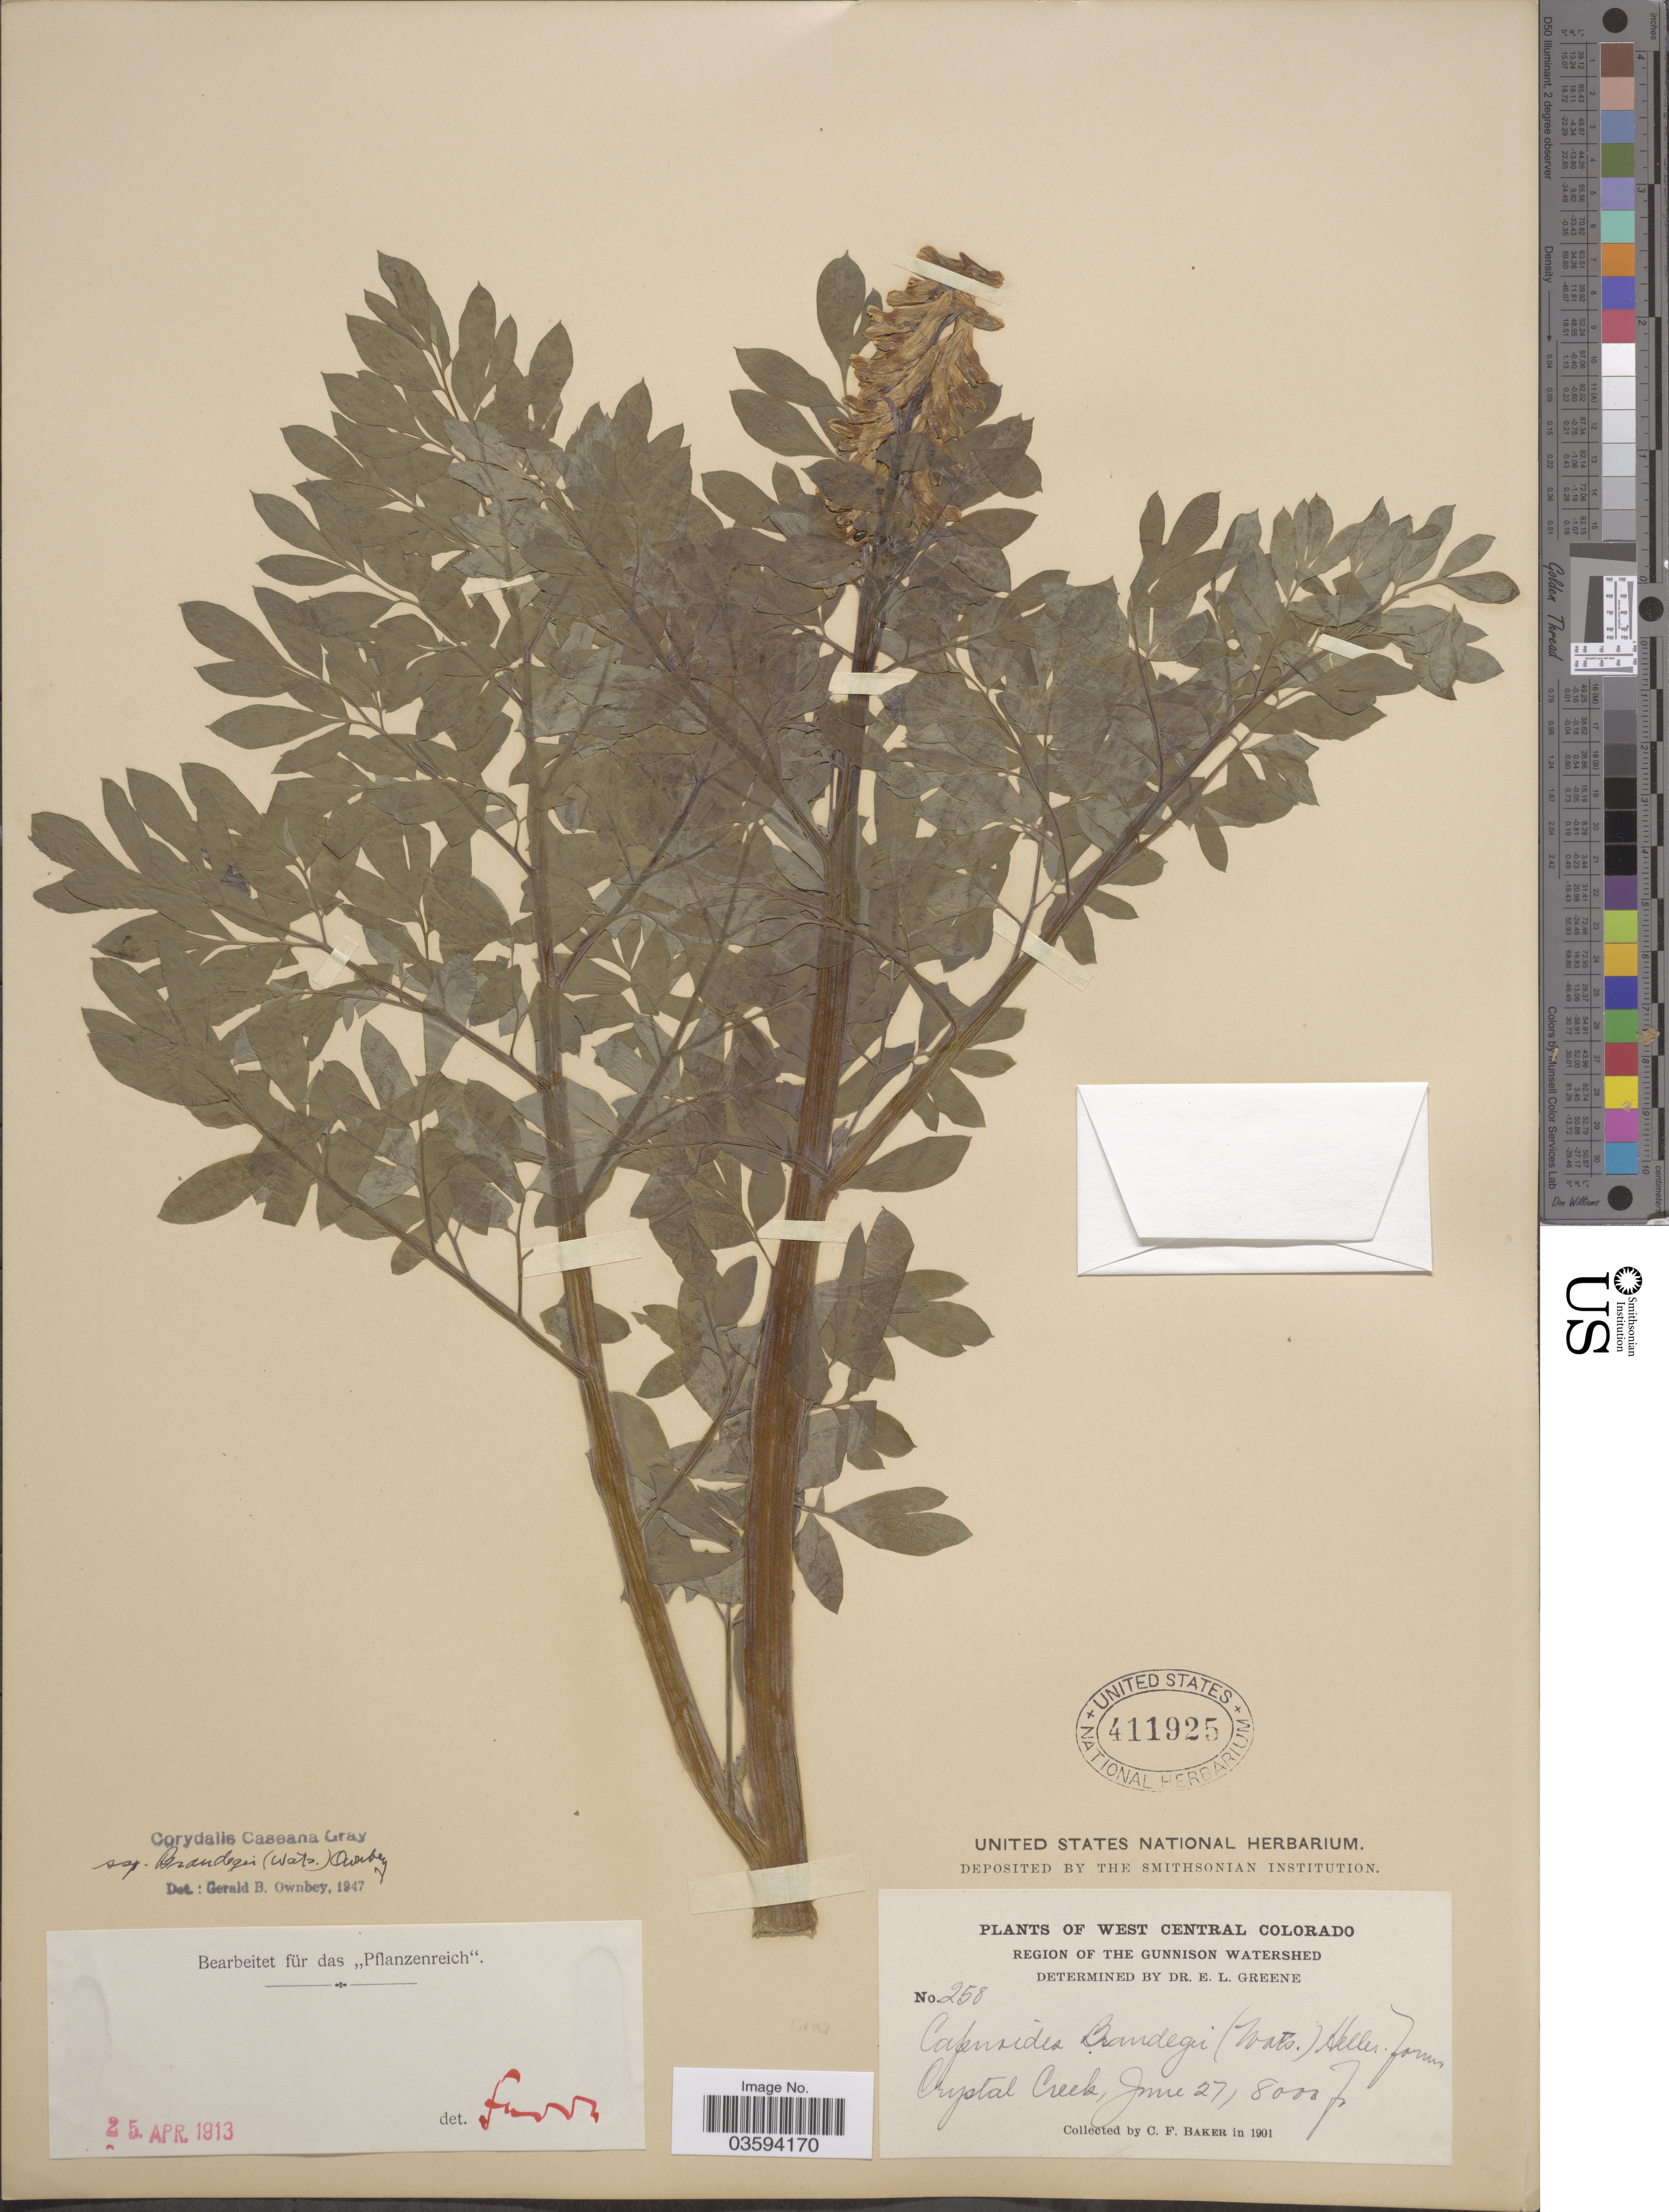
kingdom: Plantae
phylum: Tracheophyta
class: Magnoliopsida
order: Ranunculales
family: Papaveraceae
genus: Corydalis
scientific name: Corydalis caseana subsp. brandegeei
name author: (S. Watson) G.B. Ownbey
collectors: C. F. Baker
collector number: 258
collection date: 1901-06-27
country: United States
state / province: Colorado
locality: West Central Colorado. Region of the Gunnison Watershed. Crystal Creek.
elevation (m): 2438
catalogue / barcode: US 411925